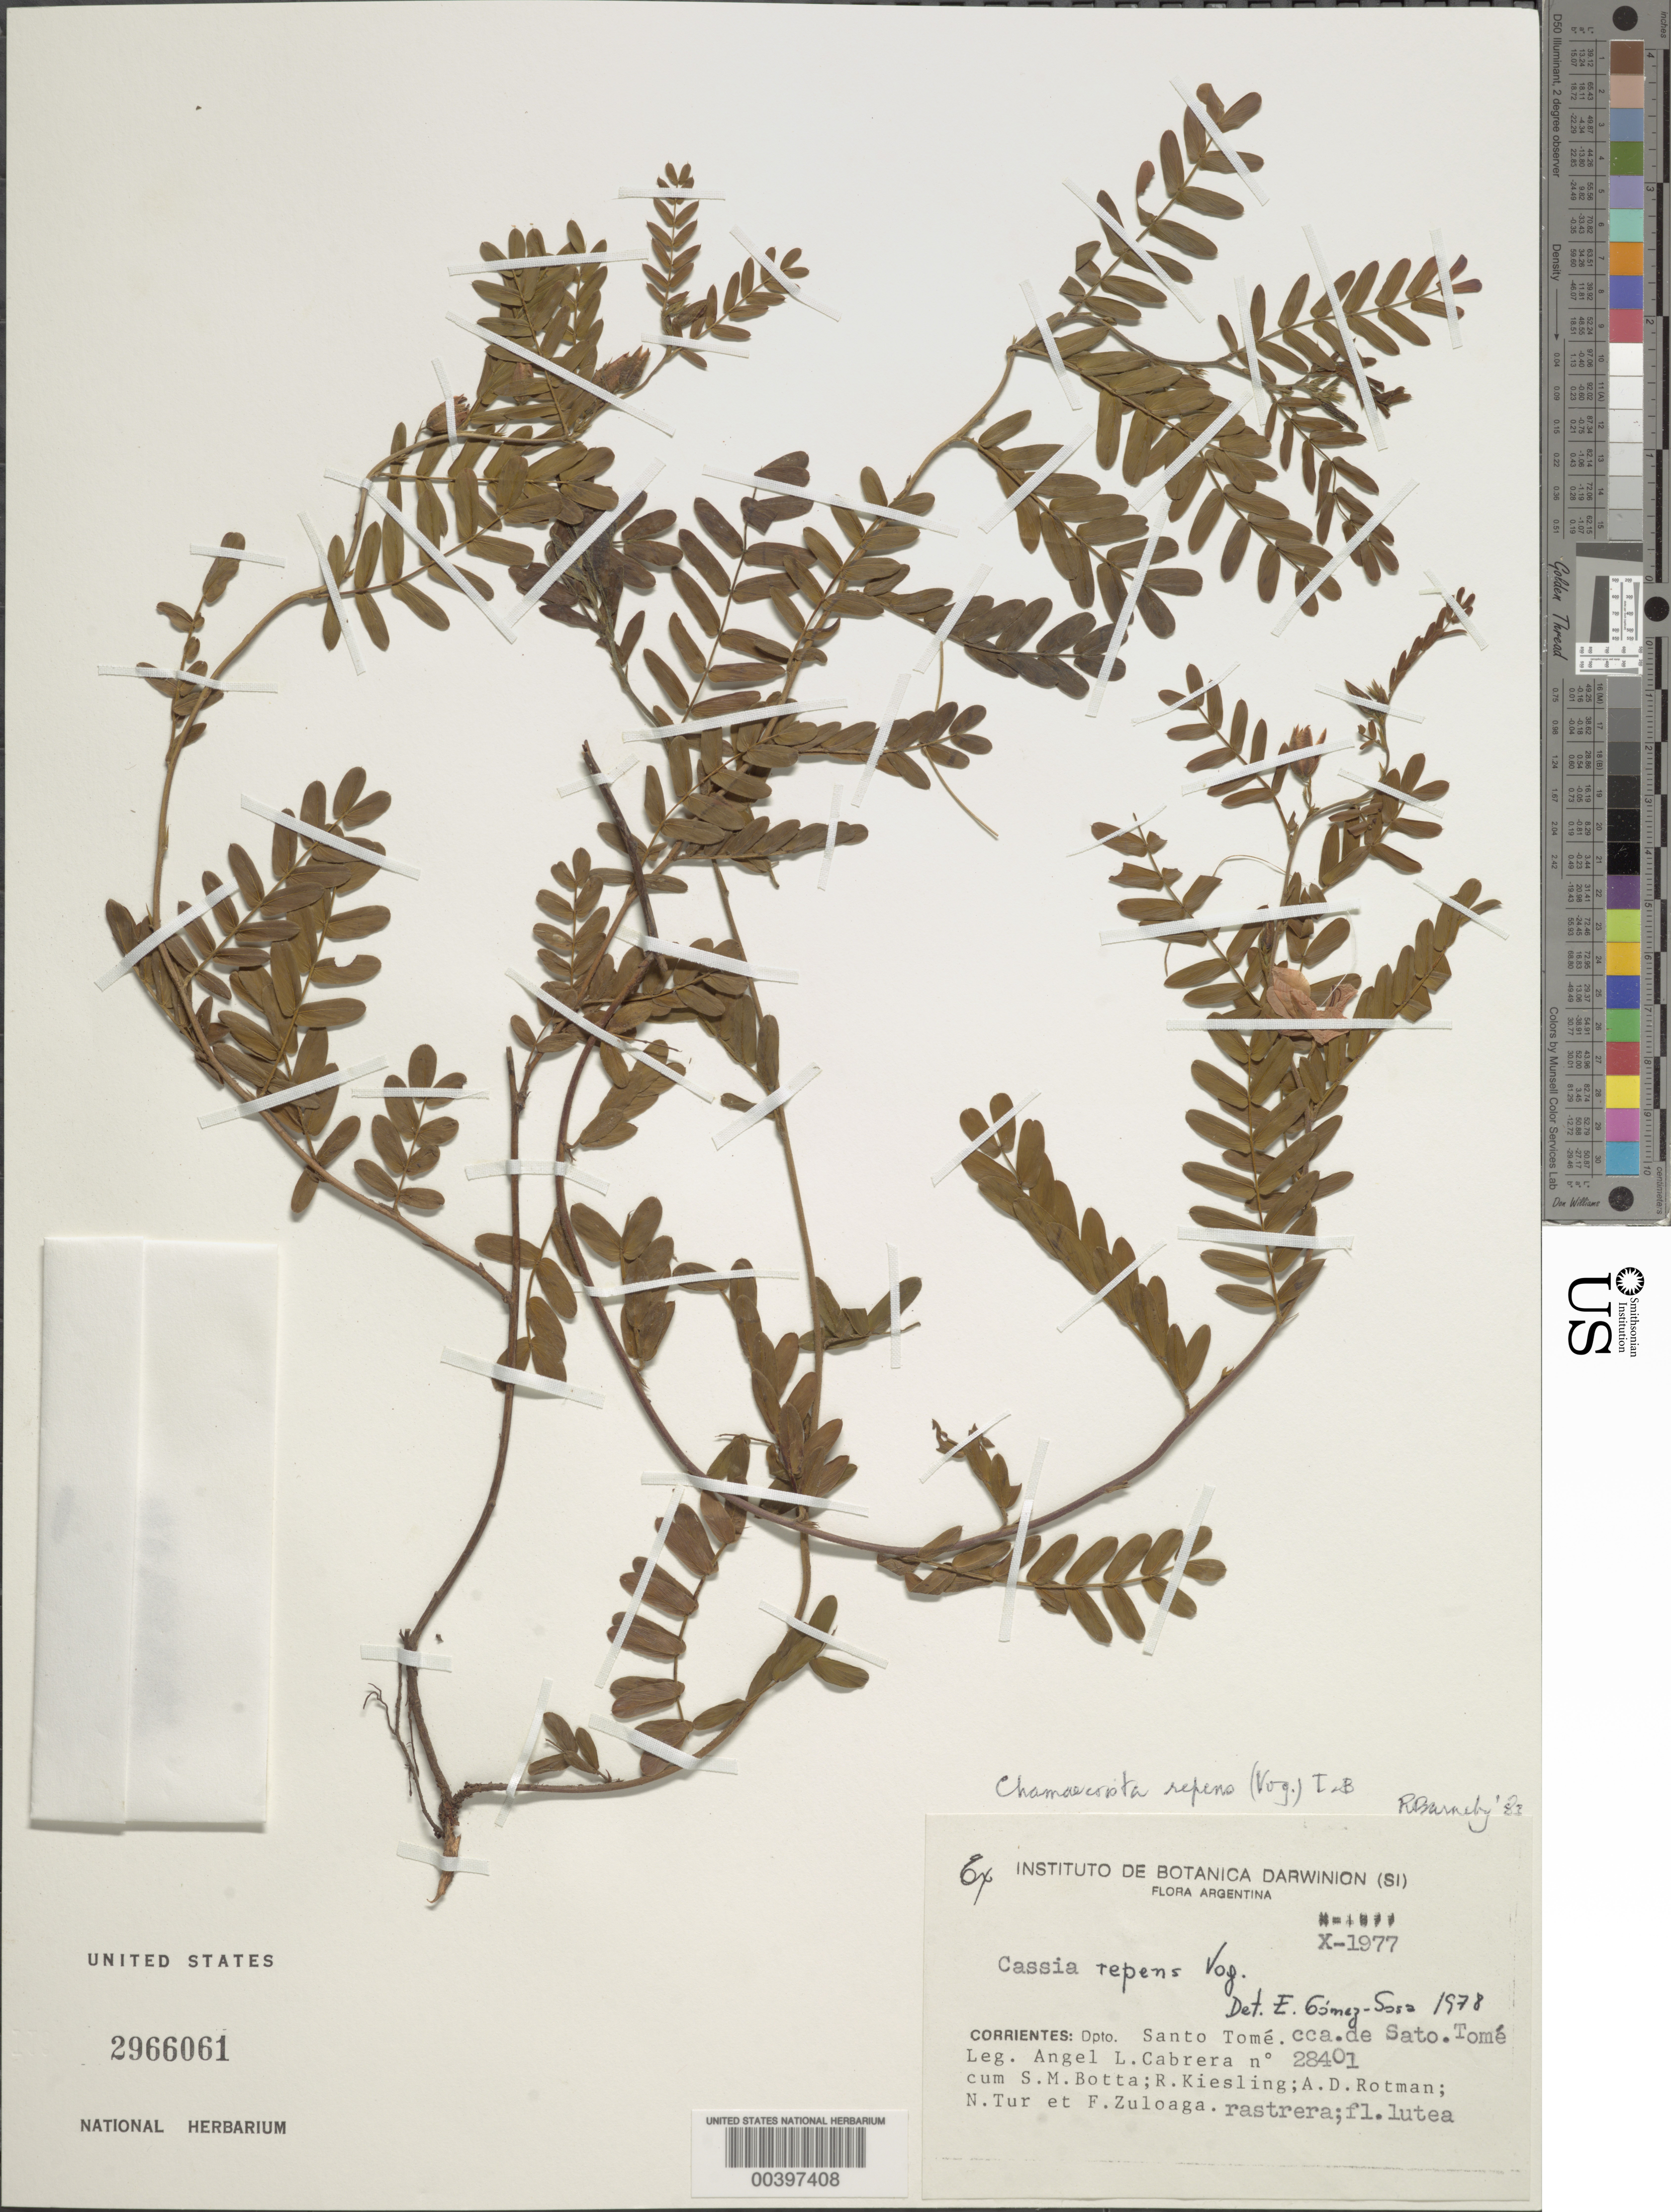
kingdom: Plantae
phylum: Tracheophyta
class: Magnoliopsida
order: Fabales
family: Fabaceae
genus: Chamaecrista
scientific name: Chamaecrista repens var. repens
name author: (Vogel) H.S. Irwin & Barneby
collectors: A. L. Cabrera, S. Botta, R. Kiesling, A. D. Rotman, N. Tur & F. O. Zuloaga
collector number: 28401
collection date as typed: Oct 1977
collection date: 1977-10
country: Argentina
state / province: Corrientes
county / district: Santo Tomé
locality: Cc. de Sato. Tome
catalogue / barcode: US 2966061